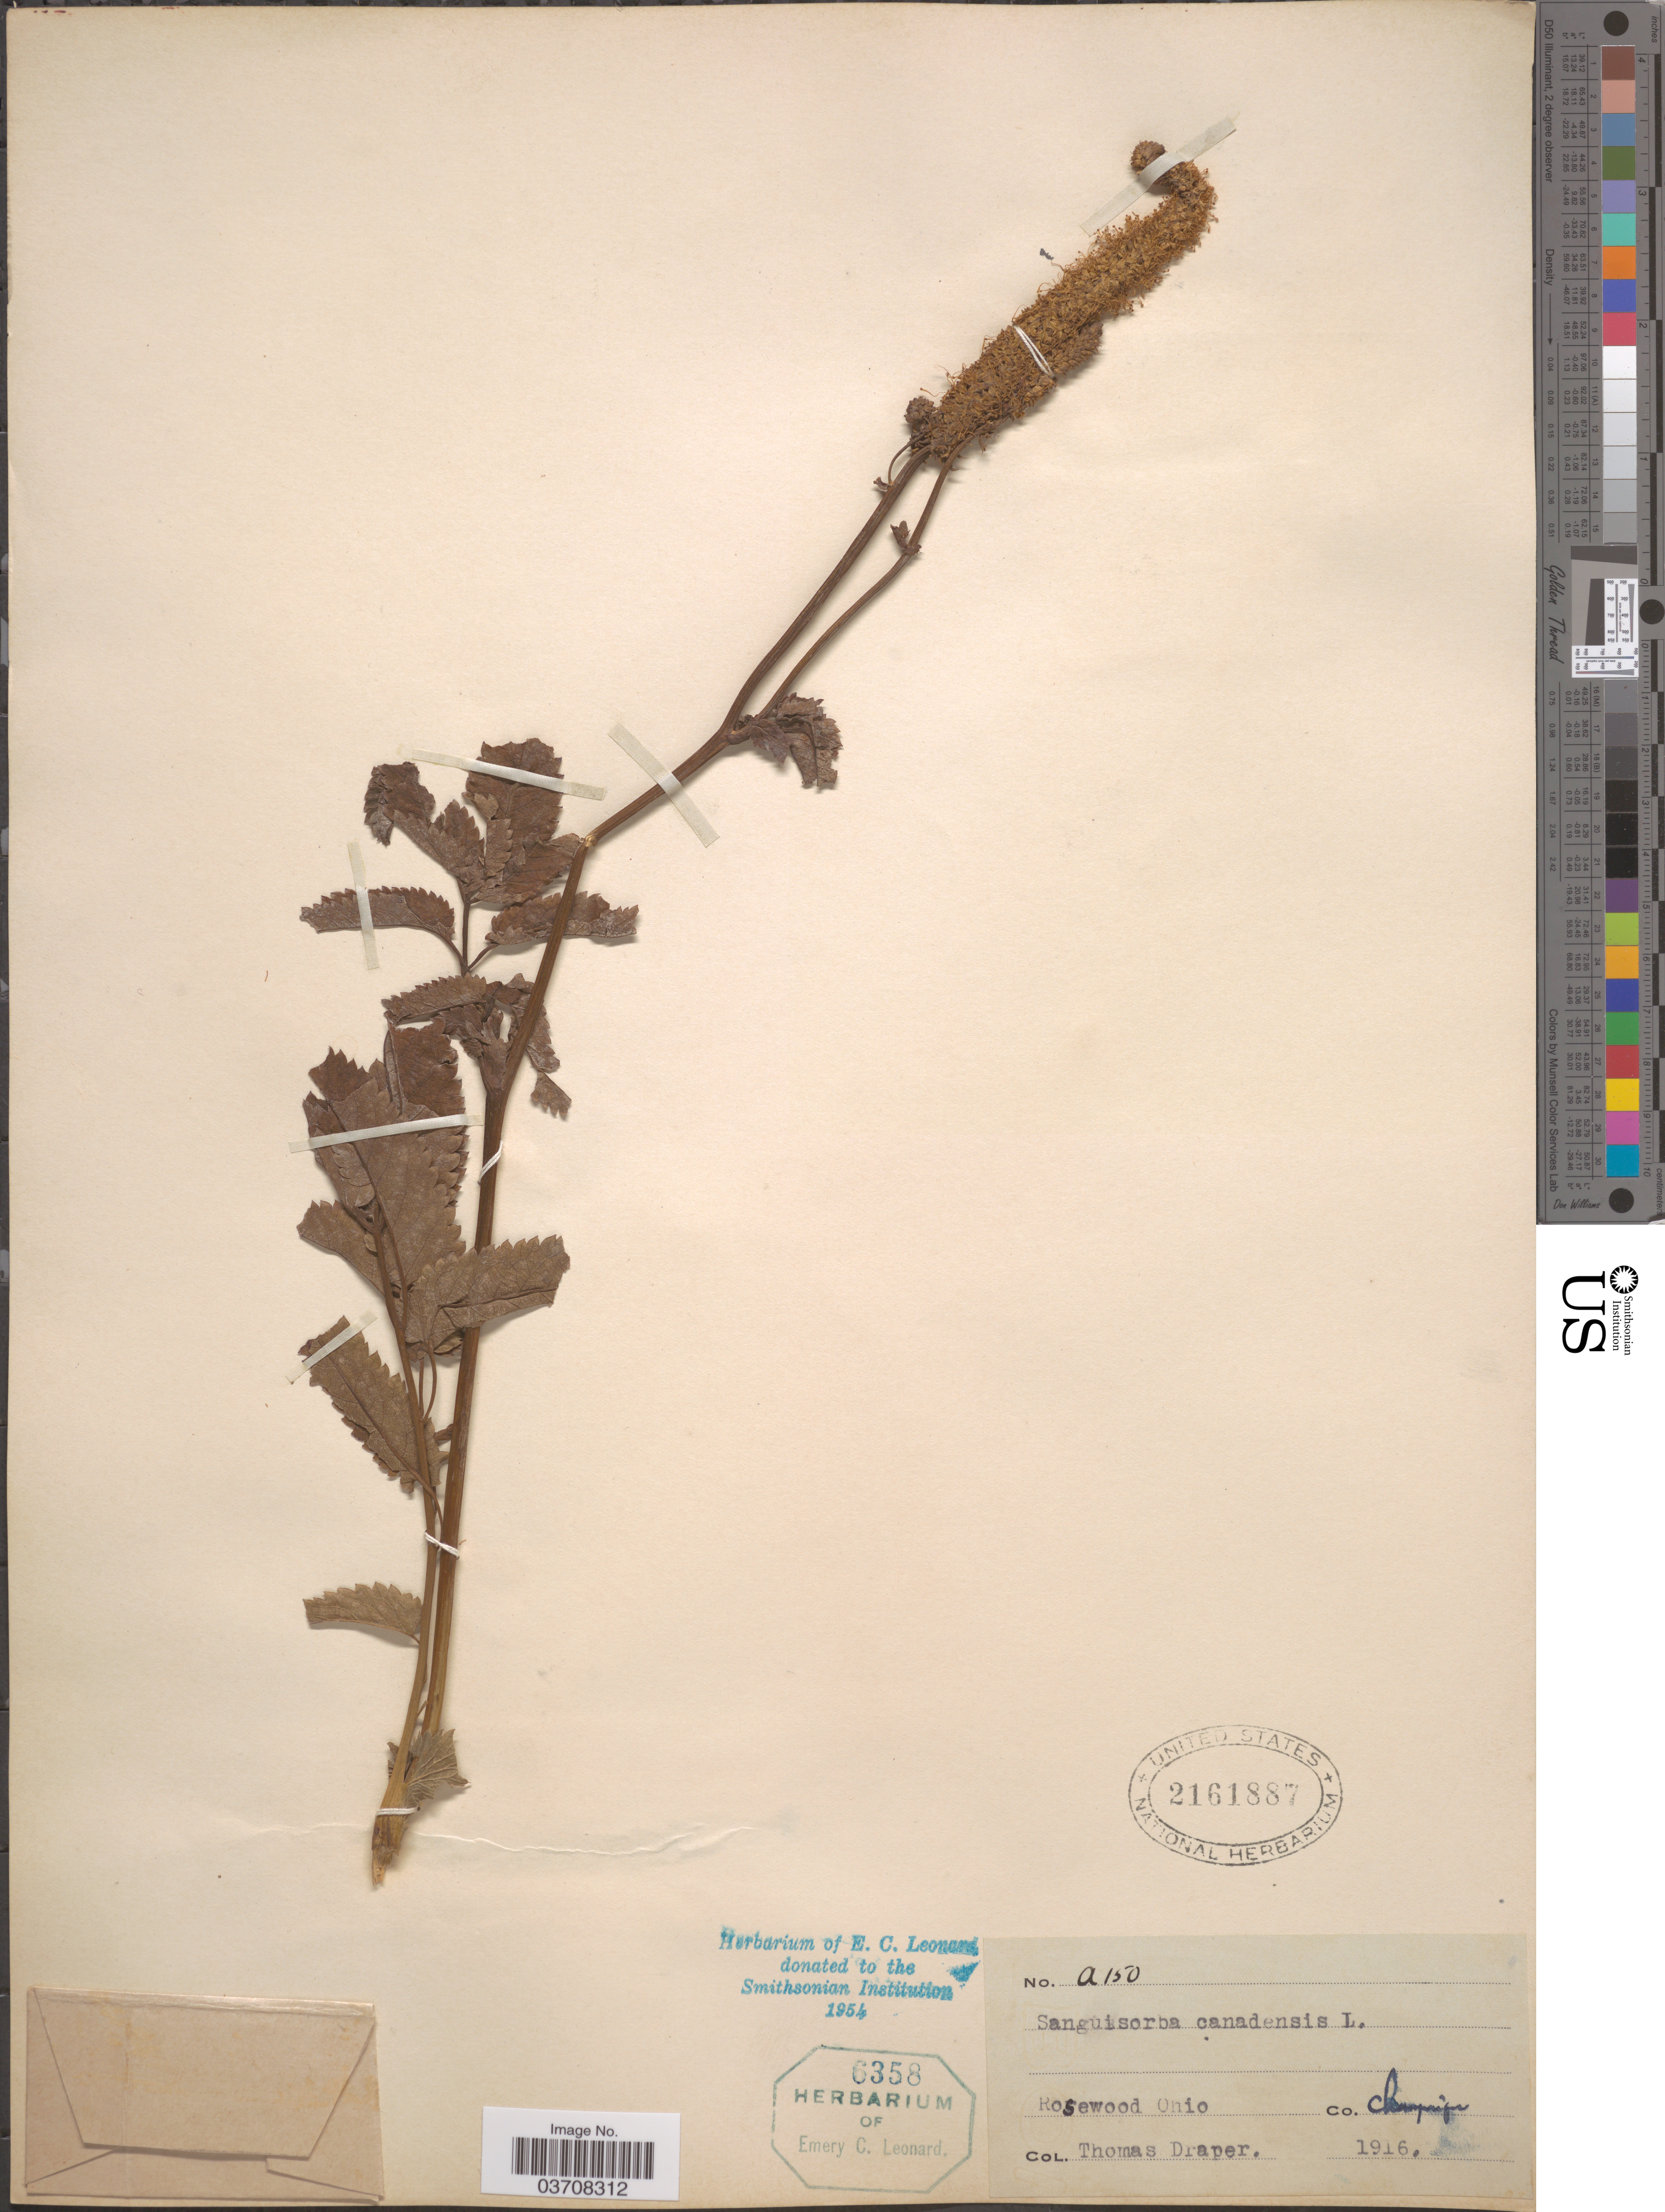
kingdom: Plantae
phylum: Tracheophyta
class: Magnoliopsida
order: Rosales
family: Rosaceae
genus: Sanguisorba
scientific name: Sanguisorba canadensis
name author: L.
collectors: T. Draper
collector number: a150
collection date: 1916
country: United States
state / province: Ohio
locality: Rosewood. Co. Champaign.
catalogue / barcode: US 2161887